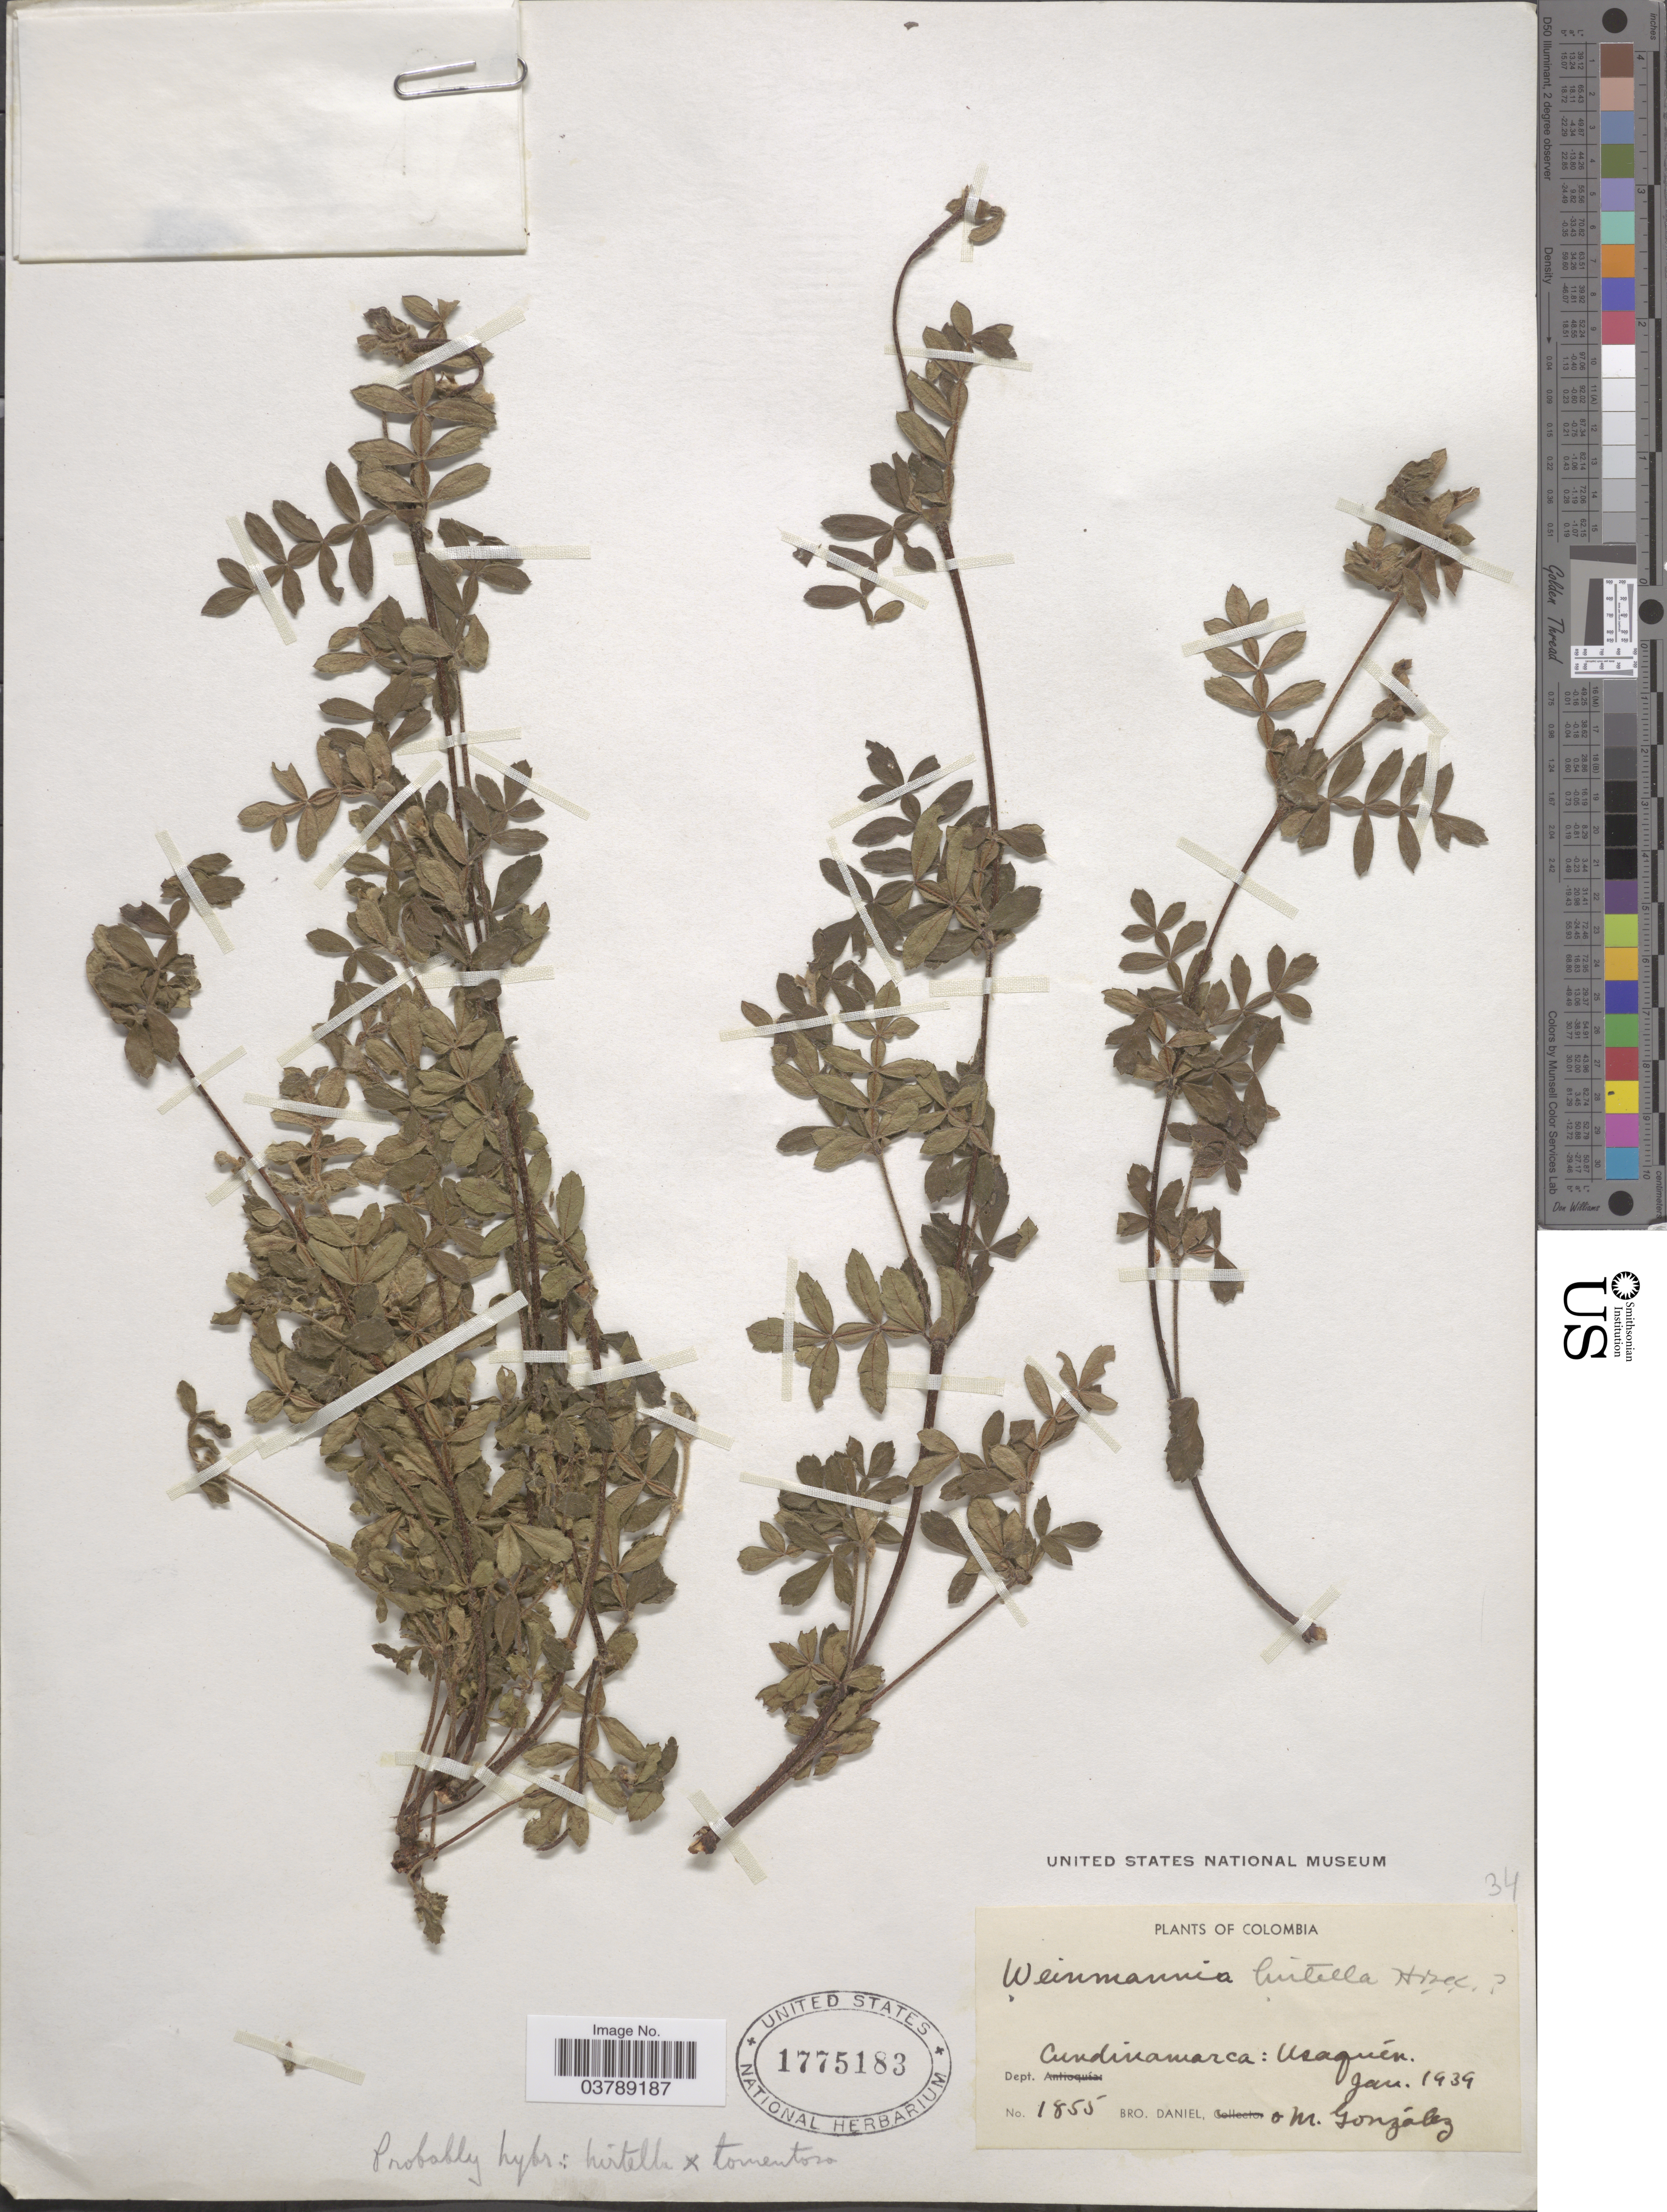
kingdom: Plantae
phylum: Tracheophyta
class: Magnoliopsida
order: Oxalidales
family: Cunoniaceae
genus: Weinmannia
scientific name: Weinmannia hirtella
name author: Kunth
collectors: Bro. Daniel & M. González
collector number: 1855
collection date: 1939-01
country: Colombia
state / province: Cundinamarca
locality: Dept. Cundinamarca: Usaquén.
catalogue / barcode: US 1775183